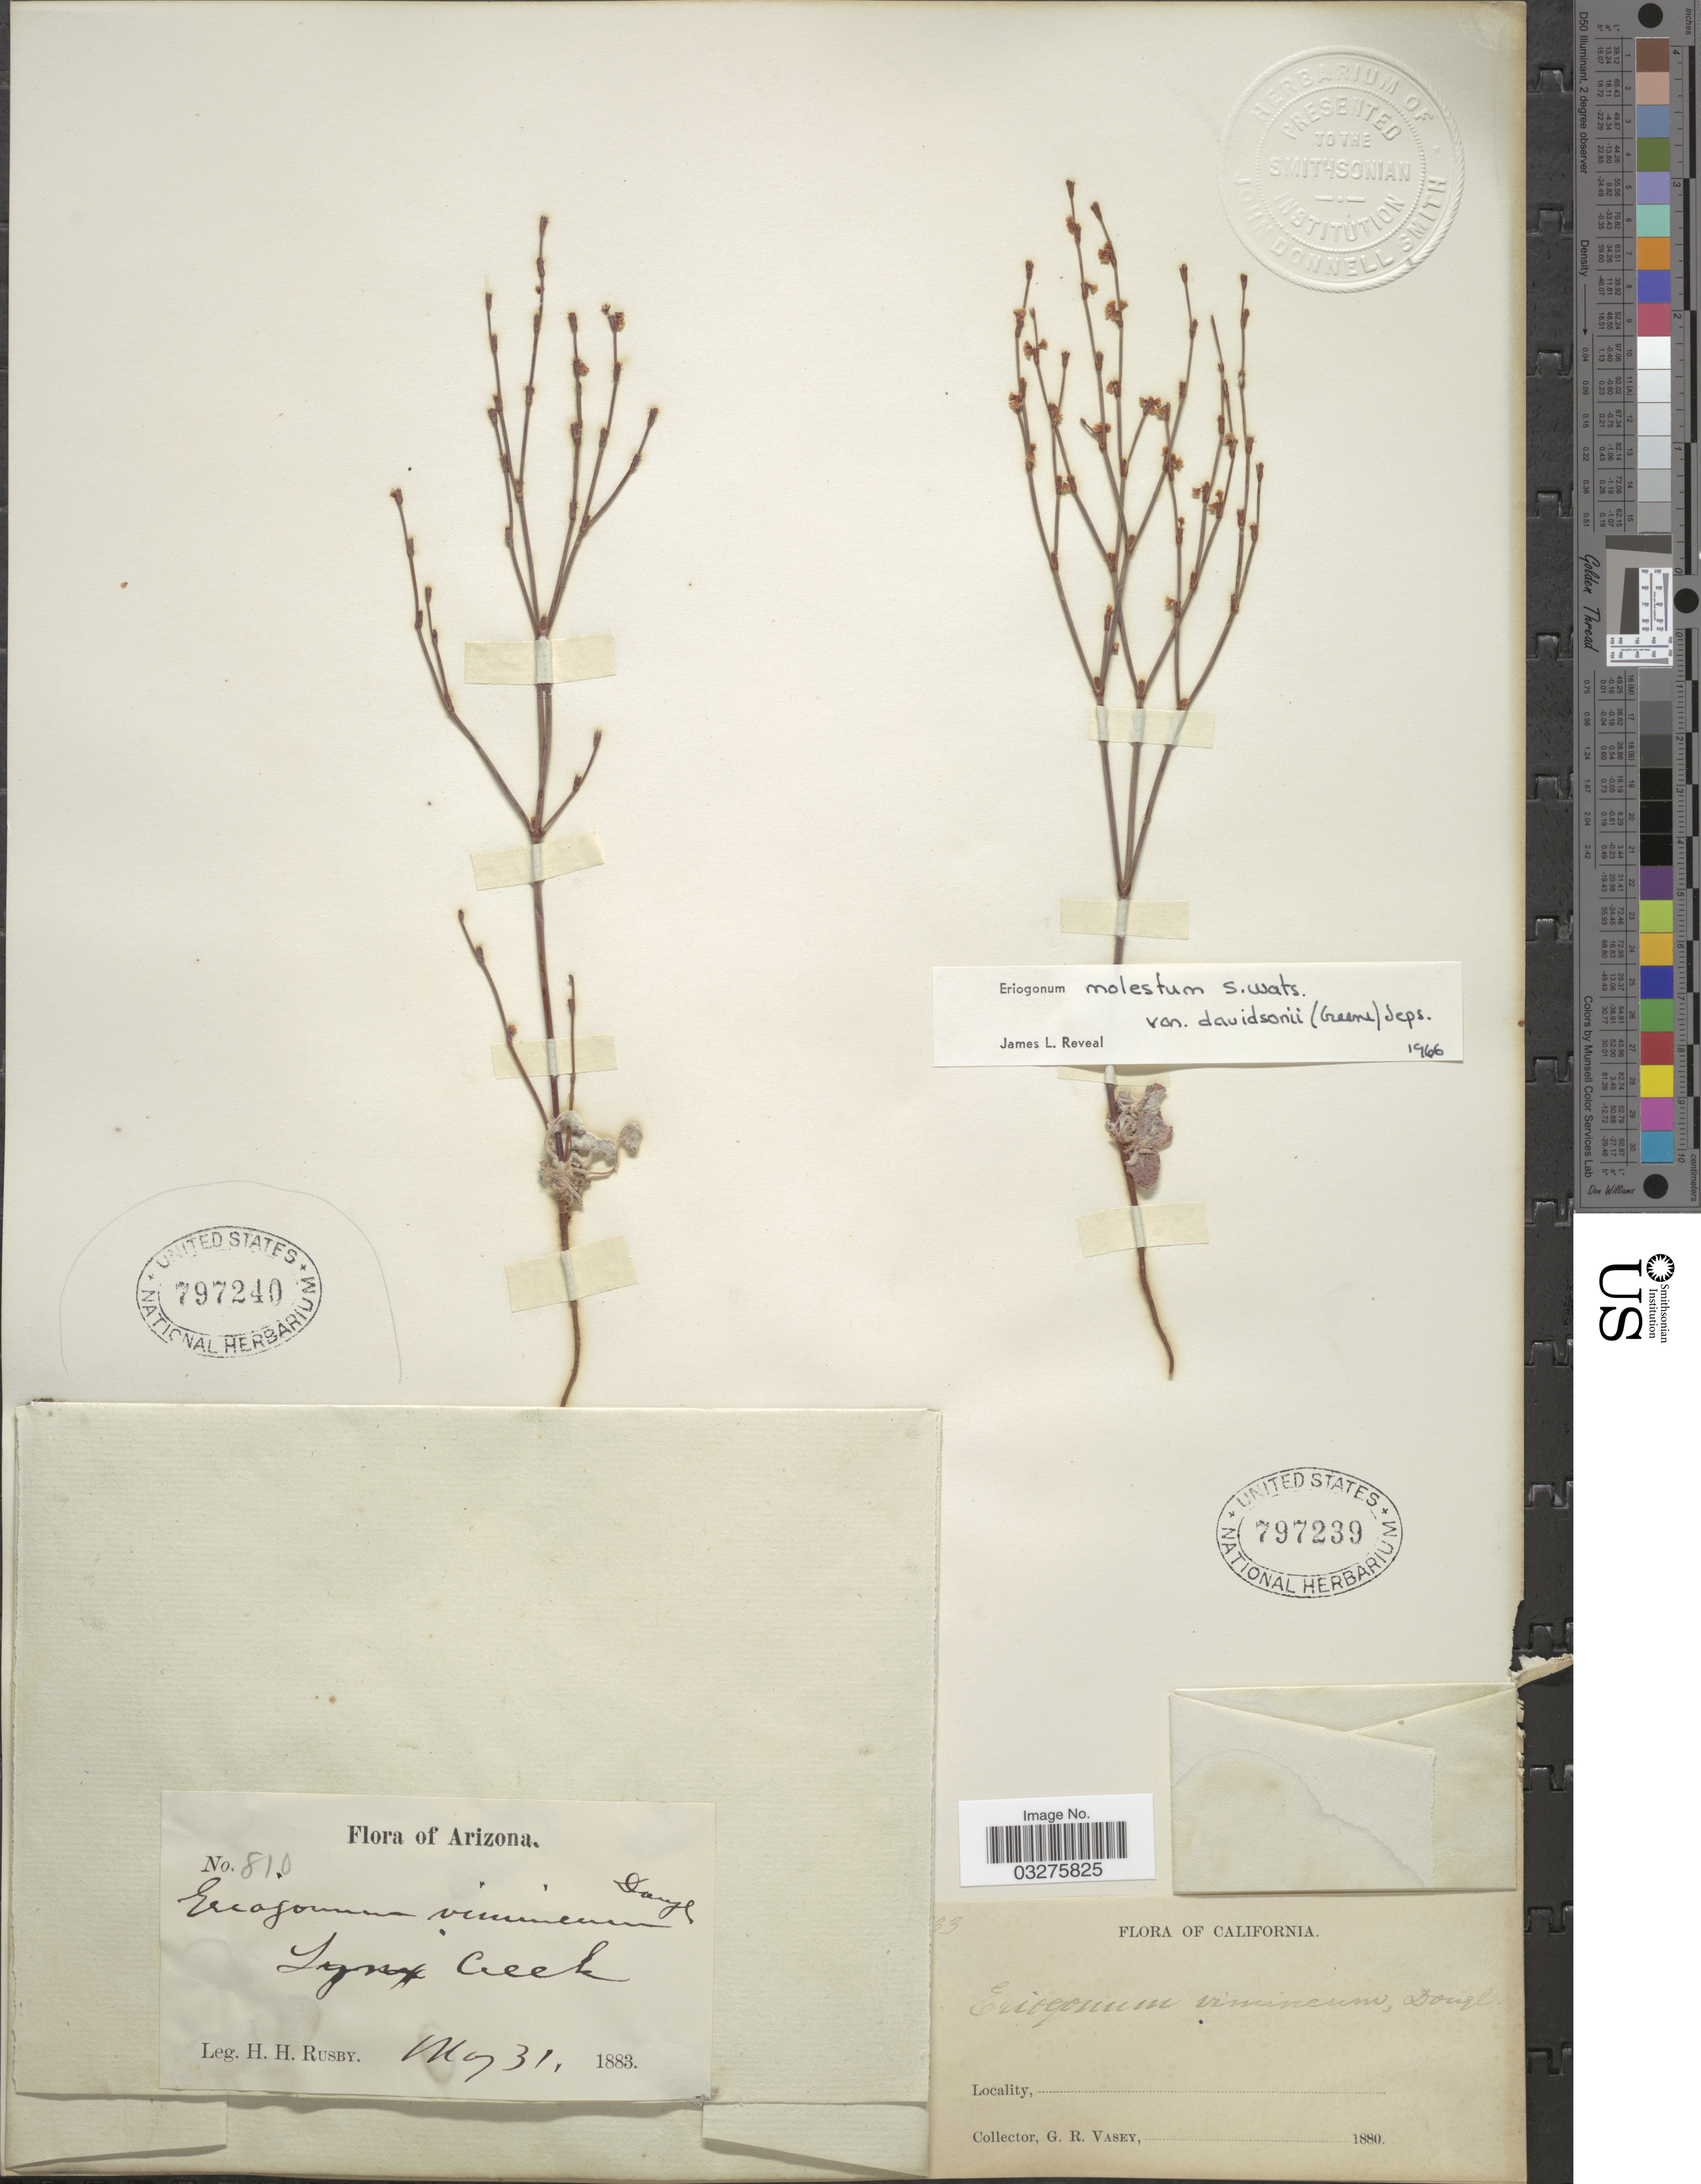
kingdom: Plantae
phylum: Tracheophyta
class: Magnoliopsida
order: Caryophyllales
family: Polygonaceae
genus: Eriogonum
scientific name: Eriogonum davidsonii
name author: Greene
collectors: G. R. Vasey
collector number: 33?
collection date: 1880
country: United States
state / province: California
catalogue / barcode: US 797239-2